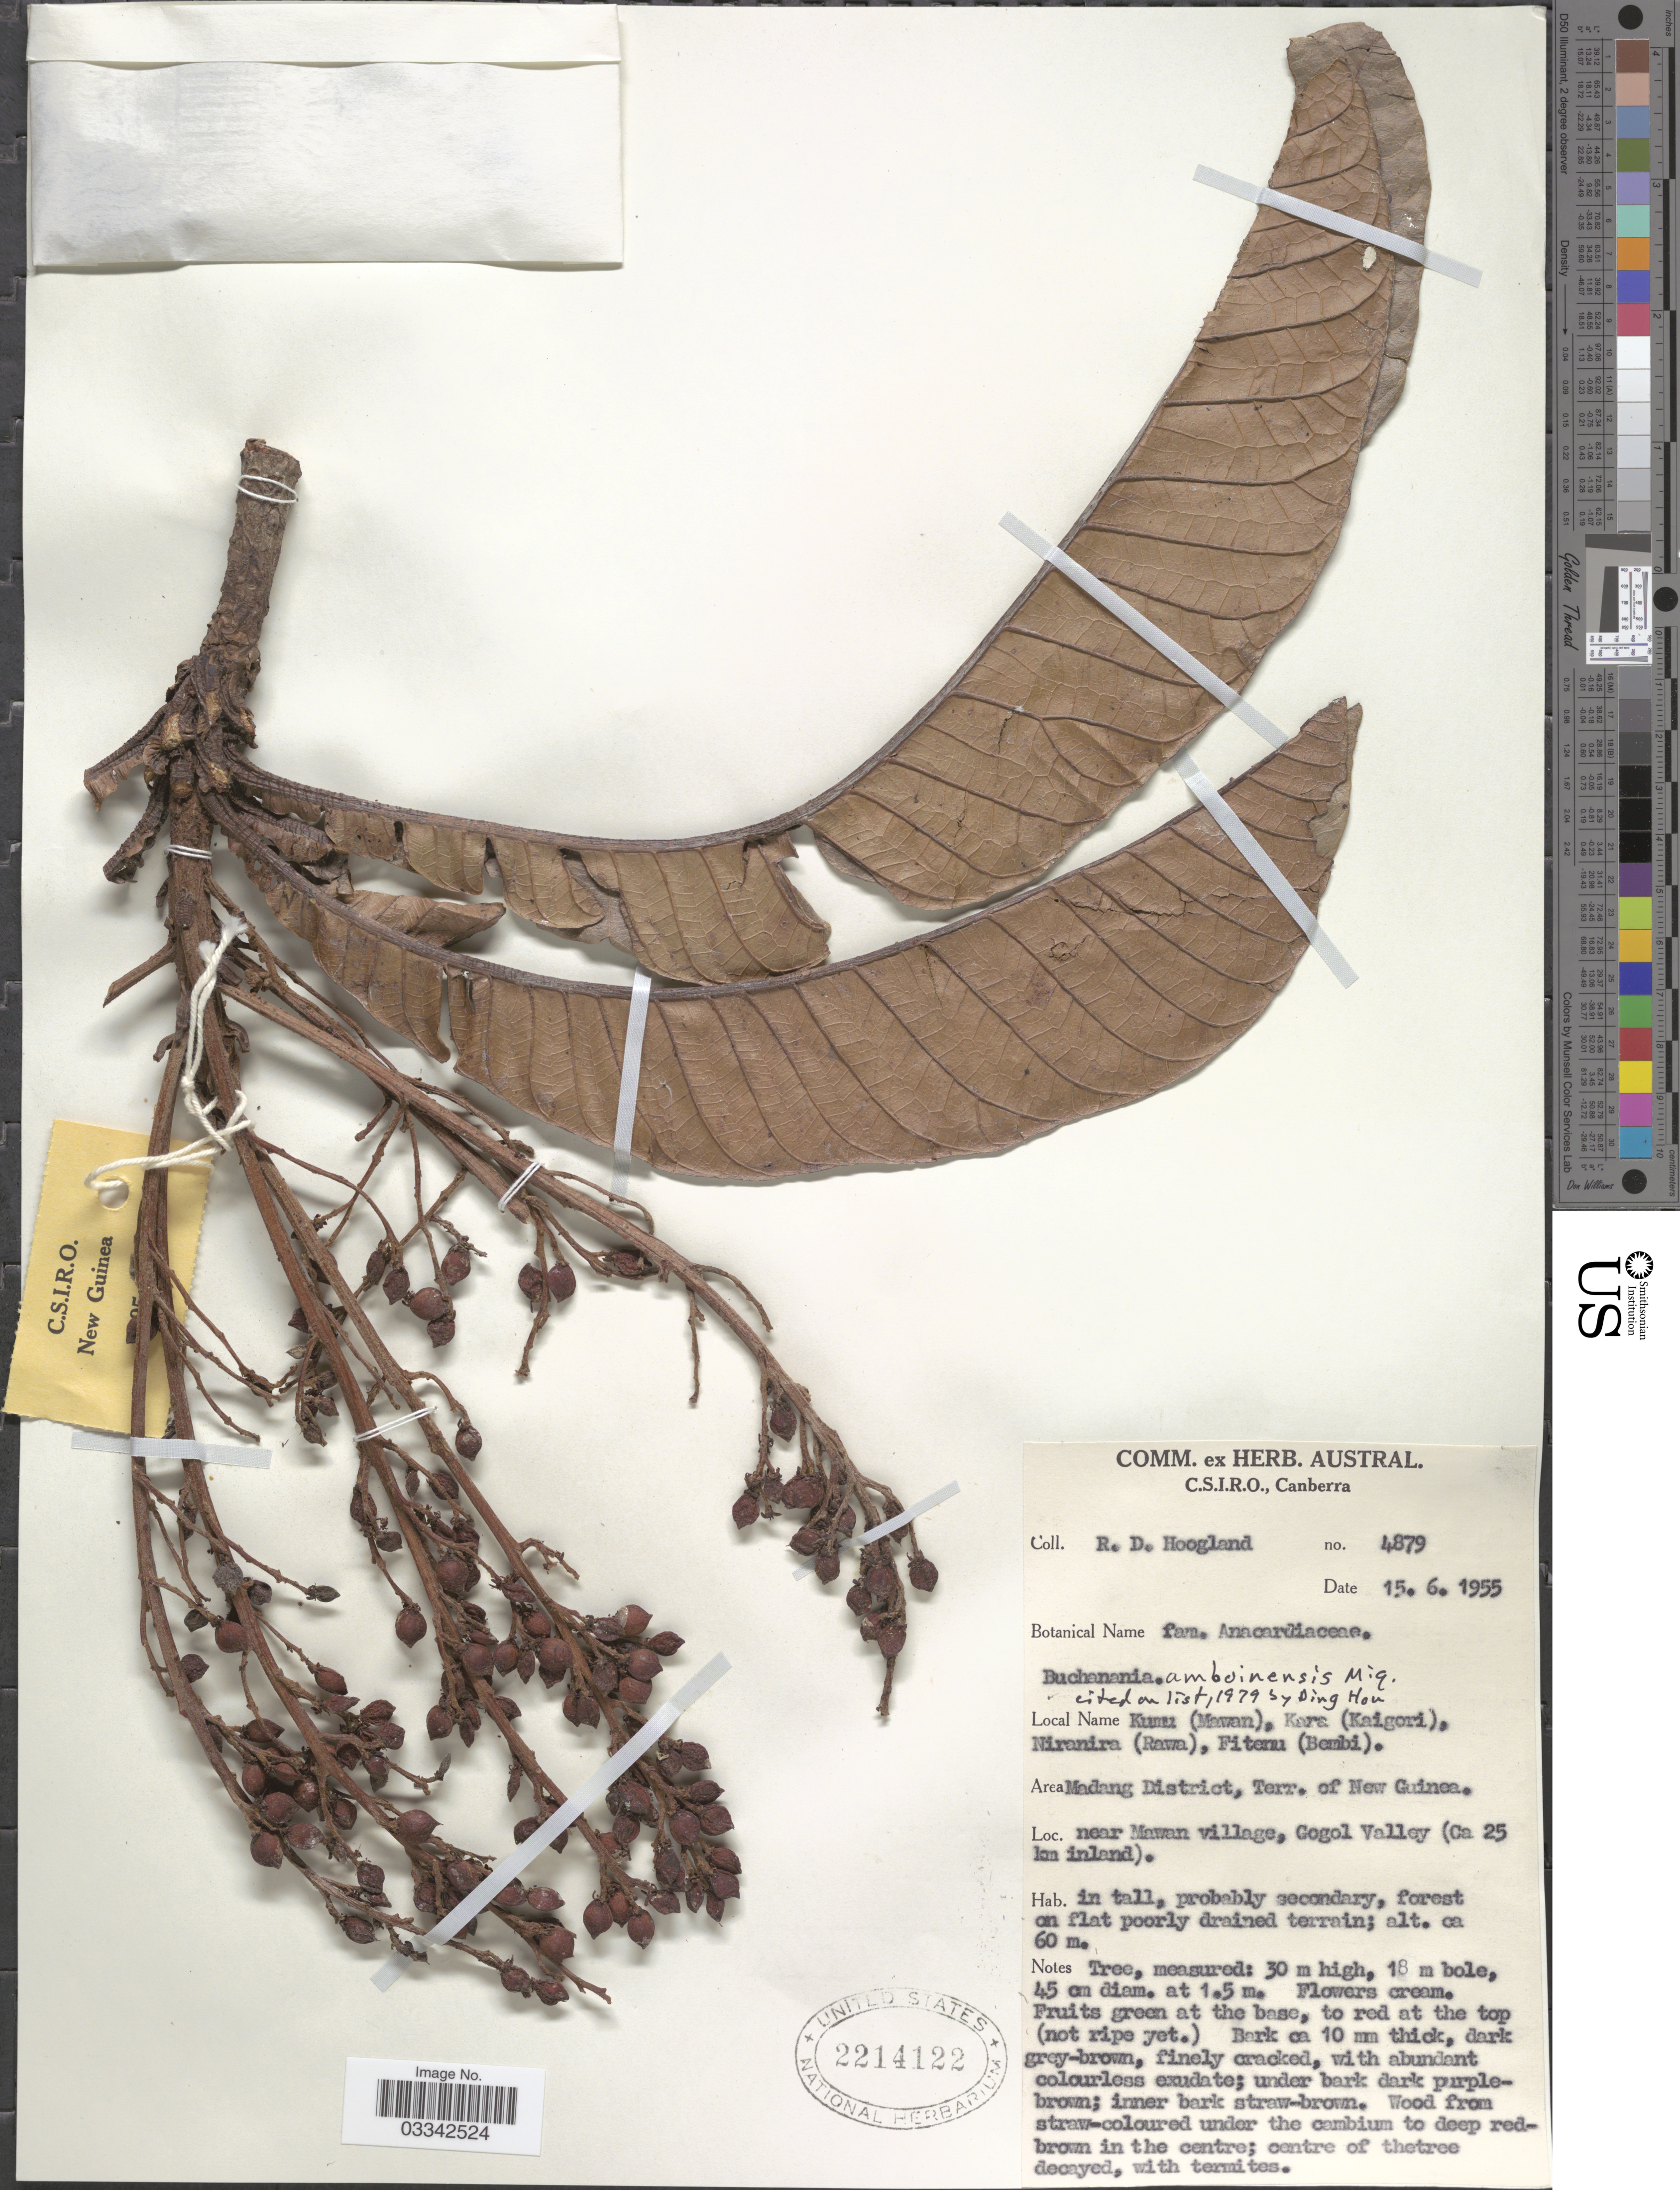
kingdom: Plantae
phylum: Tracheophyta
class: Magnoliopsida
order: Sapindales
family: Anacardiaceae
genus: Buchanania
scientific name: Buchanania amboinensis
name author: Miq.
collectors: R. D. Hoogland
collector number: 4879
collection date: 1955-06-15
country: Papua New Guinea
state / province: Madang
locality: Area Madang District, Terr. of New Guinea. Near Mawan village, Gogol Valley (Ca 25 km inland).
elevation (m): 60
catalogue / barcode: US 2214122